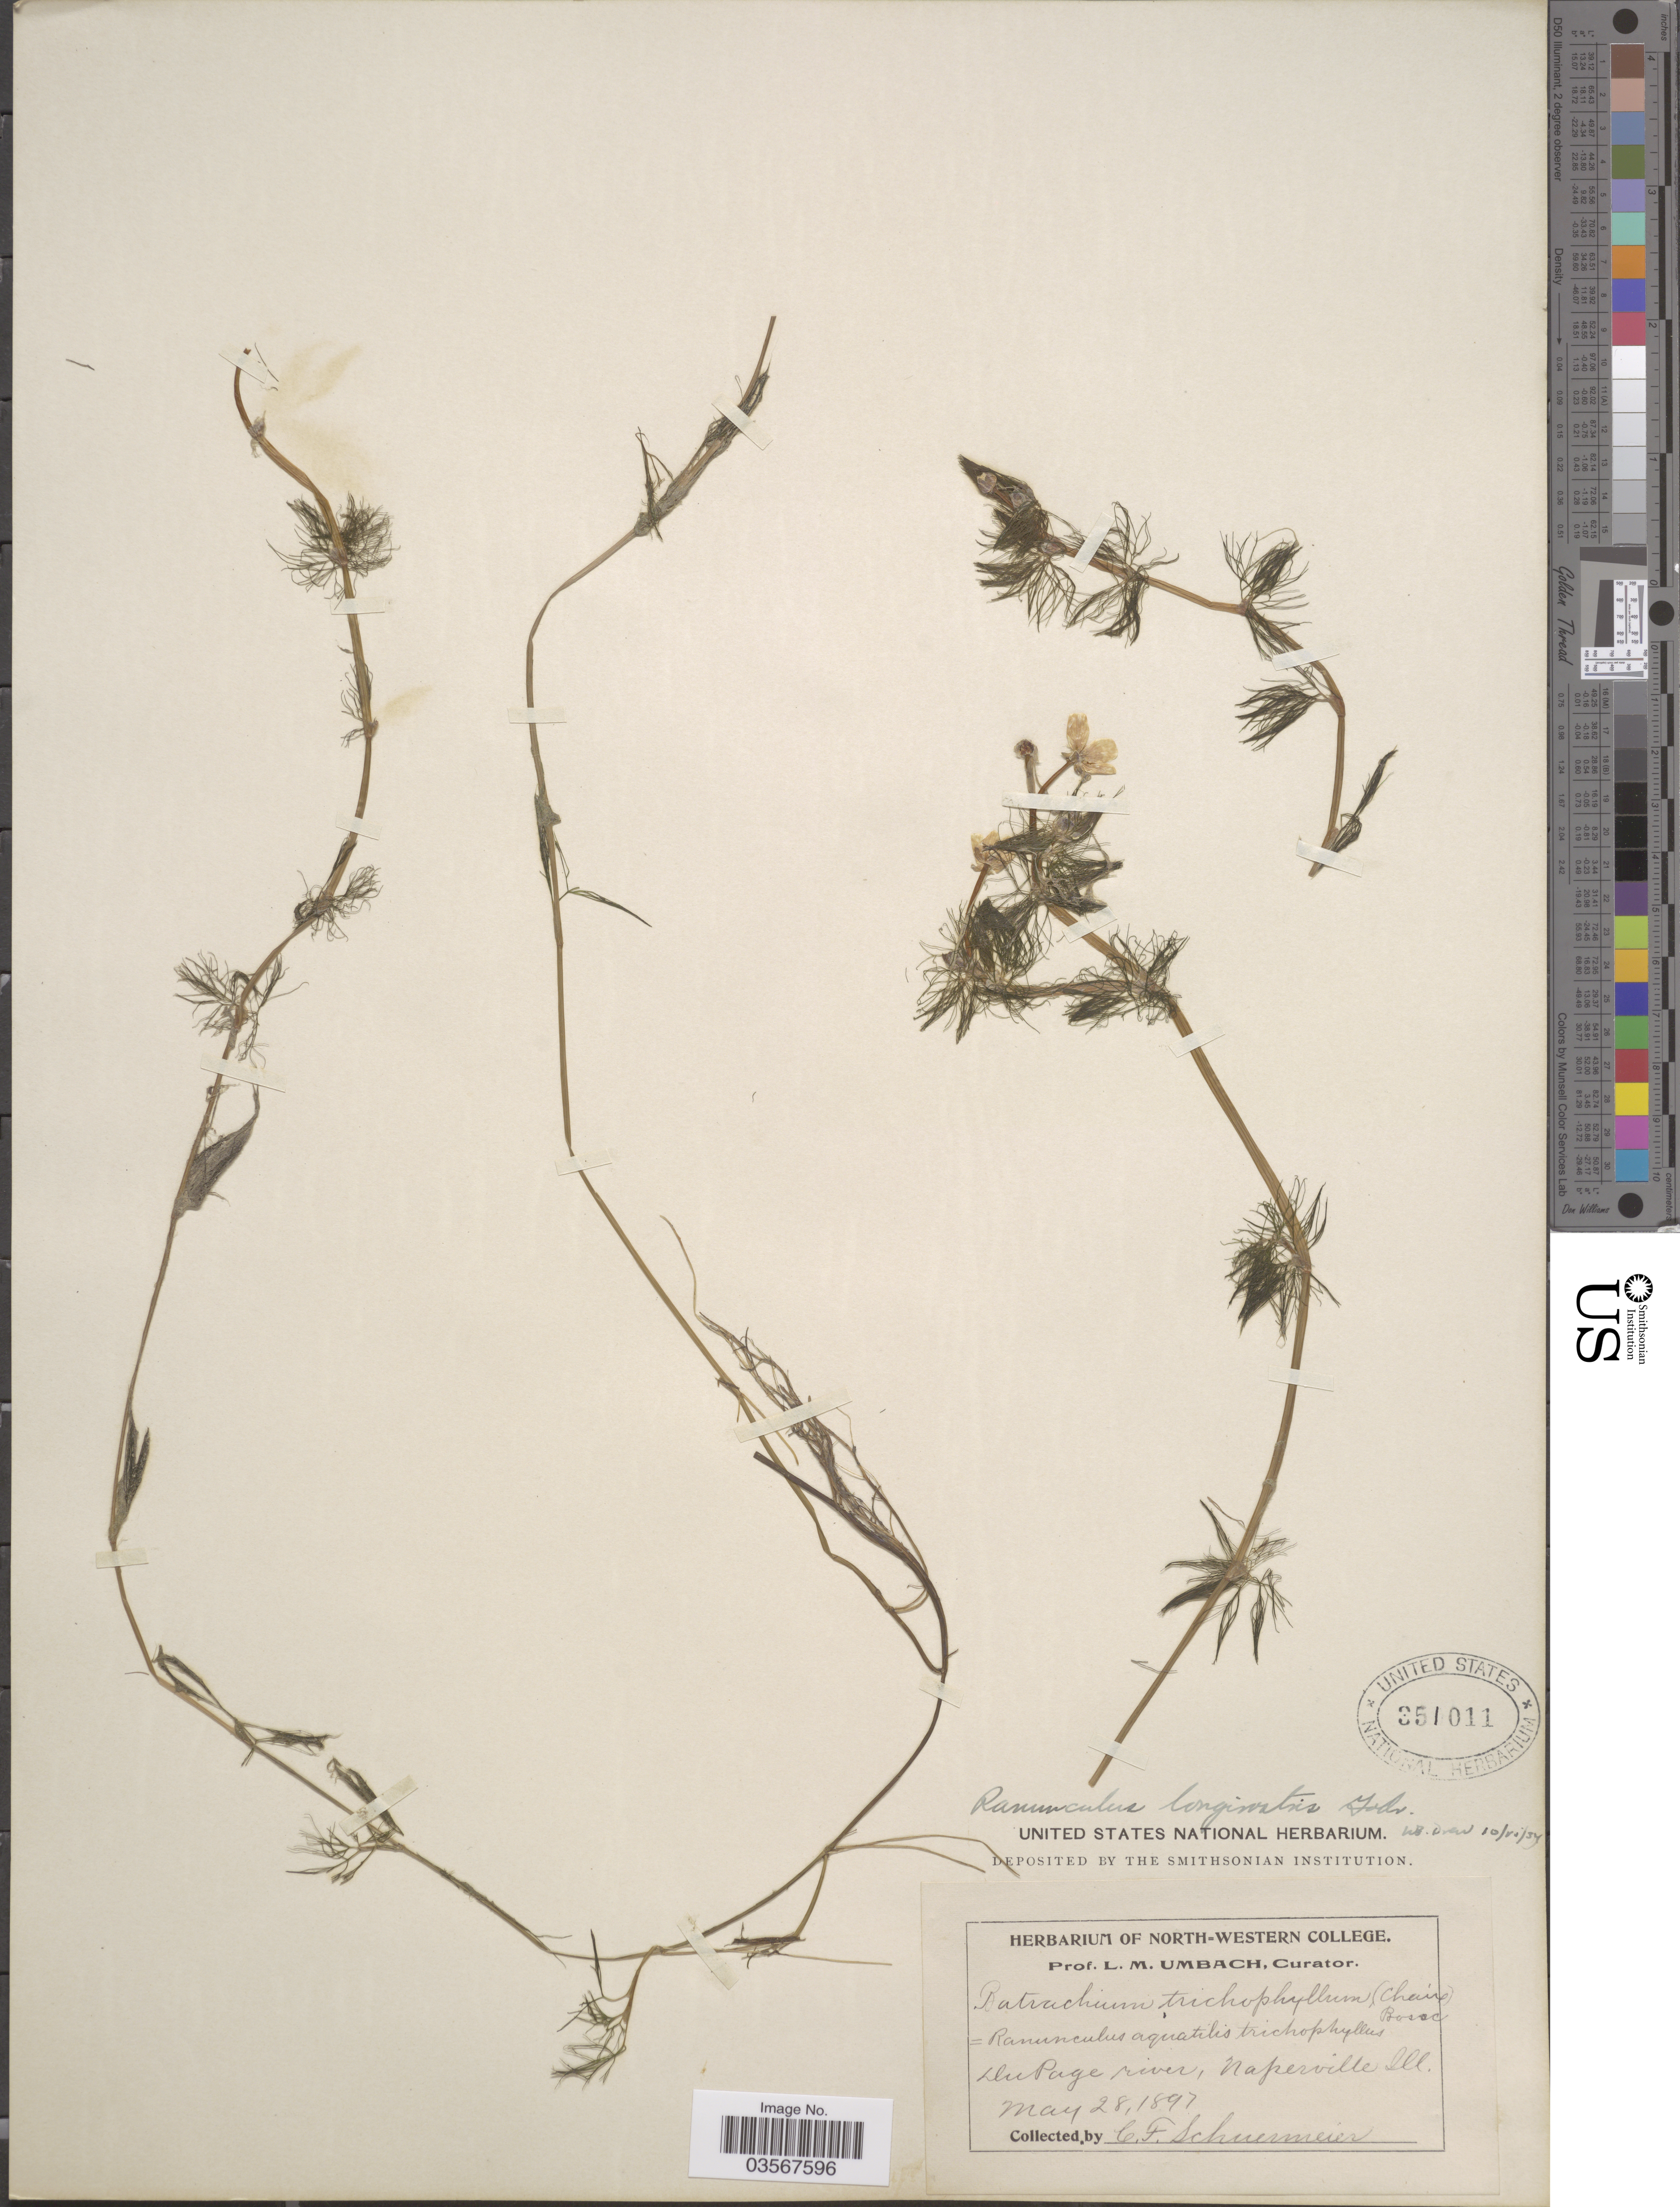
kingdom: Plantae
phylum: Tracheophyta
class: Magnoliopsida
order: Ranunculales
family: Ranunculaceae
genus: Ranunculus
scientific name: Ranunculus longirostris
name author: Godr.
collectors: C. Schuermeier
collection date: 1897-05-28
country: United States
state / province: Illinois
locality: Du Page river, Naperville.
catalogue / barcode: US 351011